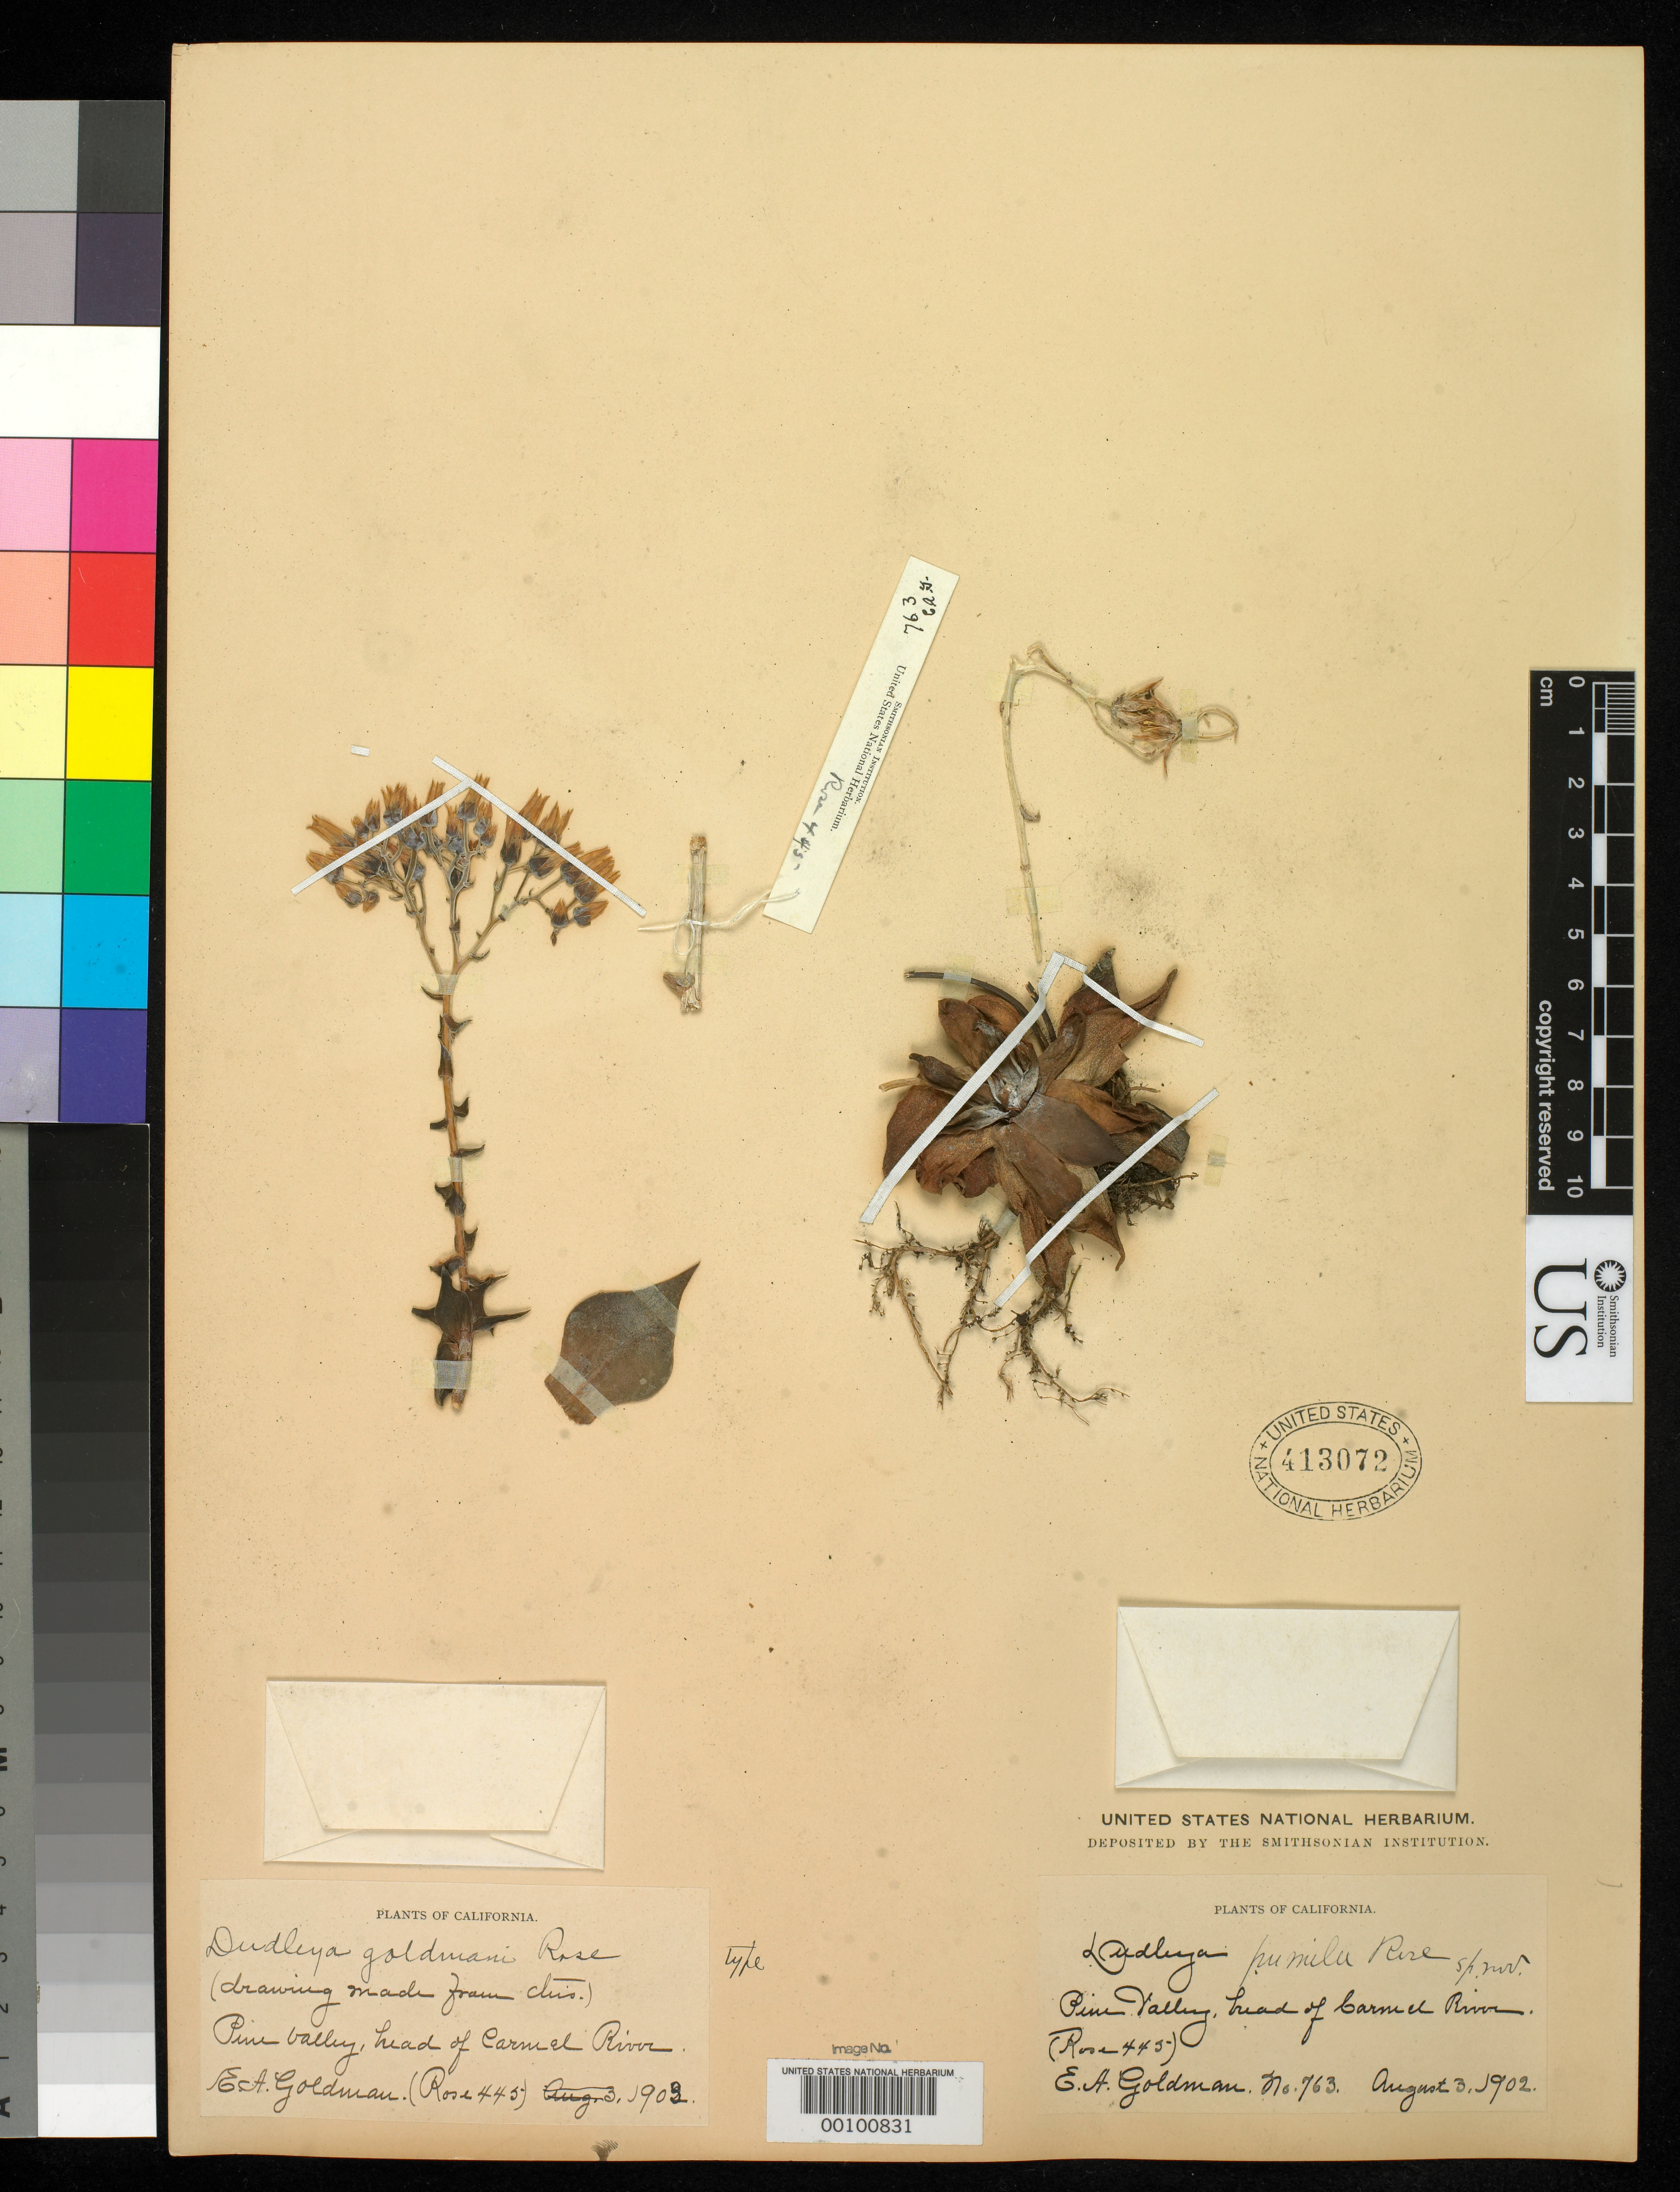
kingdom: Plantae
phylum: Tracheophyta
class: Magnoliopsida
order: Saxifragales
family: Crassulaceae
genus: Dudleya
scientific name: Dudleya goldmanii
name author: Rose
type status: Type Collection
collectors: E. A. Goldman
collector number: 763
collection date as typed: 03 Aug 1902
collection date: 1902-08-03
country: United States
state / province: California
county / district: Monterey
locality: Pine Valley, Head of Carmel River.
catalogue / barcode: US 413072